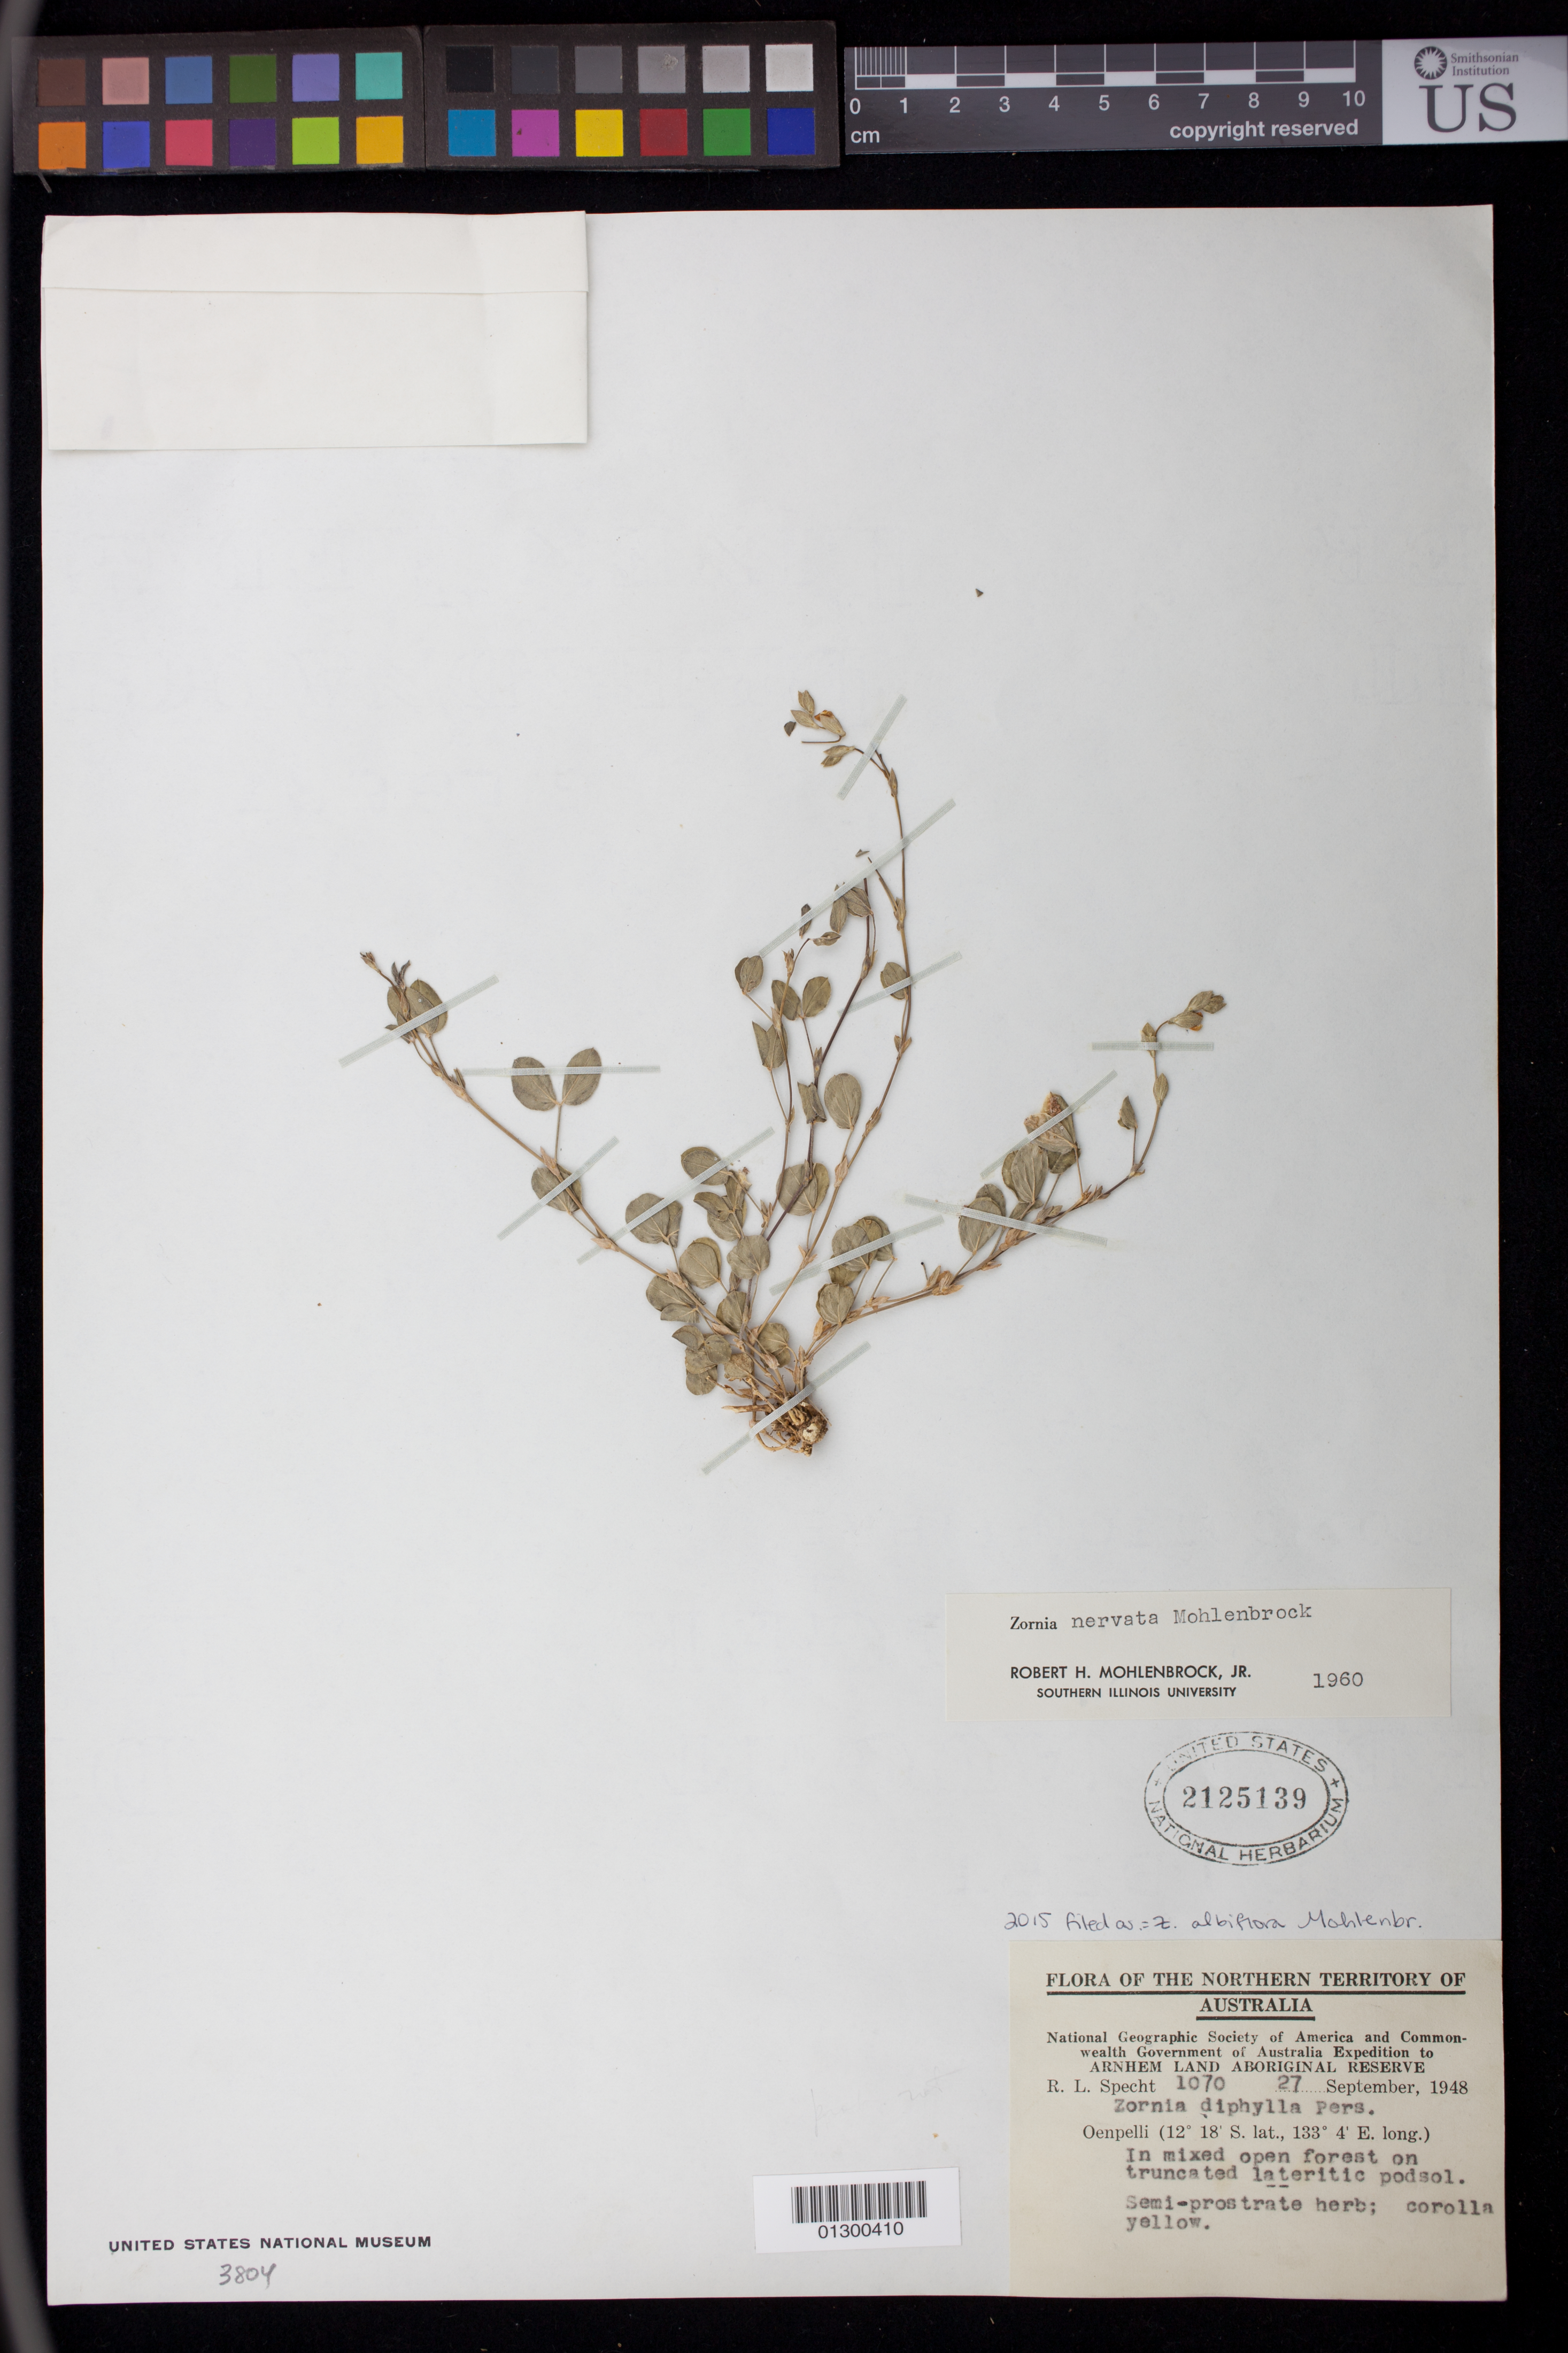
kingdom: Plantae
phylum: Tracheophyta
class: Magnoliopsida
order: Fabales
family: Fabaceae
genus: Zornia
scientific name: Zornia albiflora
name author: Mohlenbr.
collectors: R. L. Specht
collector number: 1070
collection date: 1948-09-27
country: Australia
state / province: Northern Territory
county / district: West Arnhem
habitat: In mixed open forest on truncated lateritic podsol.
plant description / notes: Semi-prostrate herb; corolla yellow.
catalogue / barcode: US 2125139